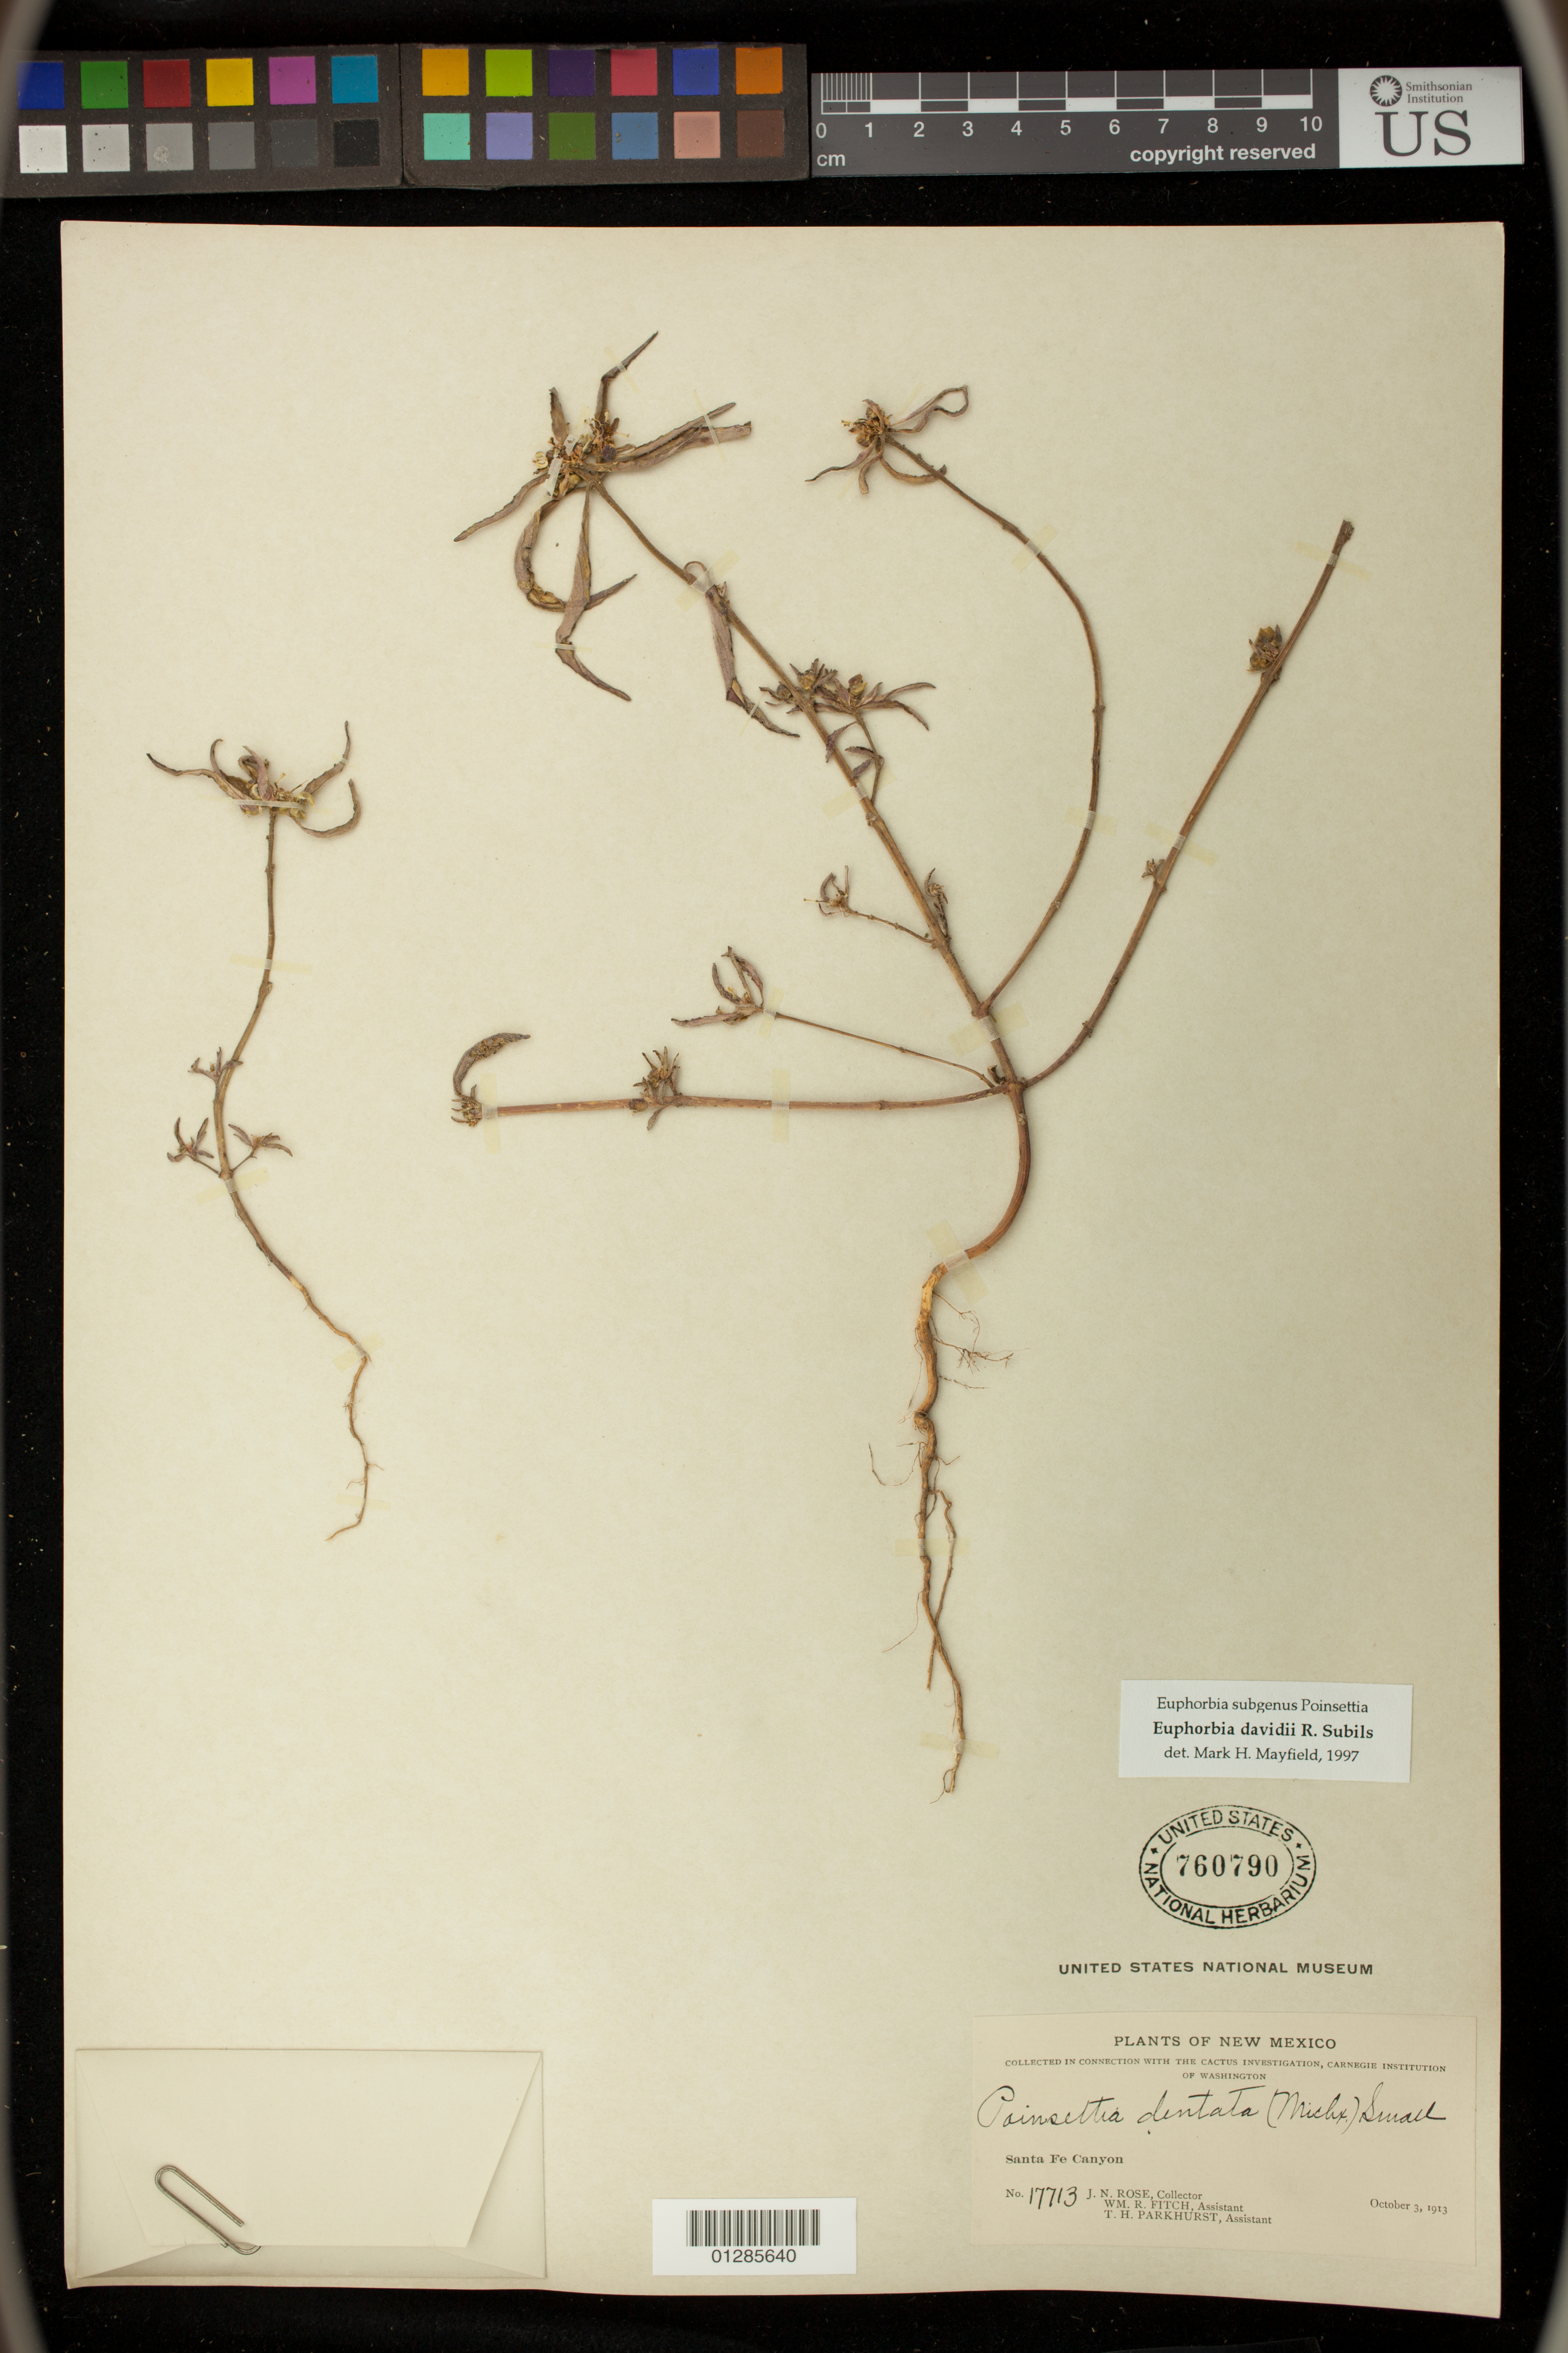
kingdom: Plantae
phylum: Tracheophyta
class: Magnoliopsida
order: Malpighiales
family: Euphorbiaceae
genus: Euphorbia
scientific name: Euphorbia davidii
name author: Subils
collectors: J. N. Rose, W. R. Fitch & T. Parkhurst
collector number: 17713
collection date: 1913-10-03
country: United States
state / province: New Mexico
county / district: Santa Fe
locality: Santa Fe Canyon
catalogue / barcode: US 760790